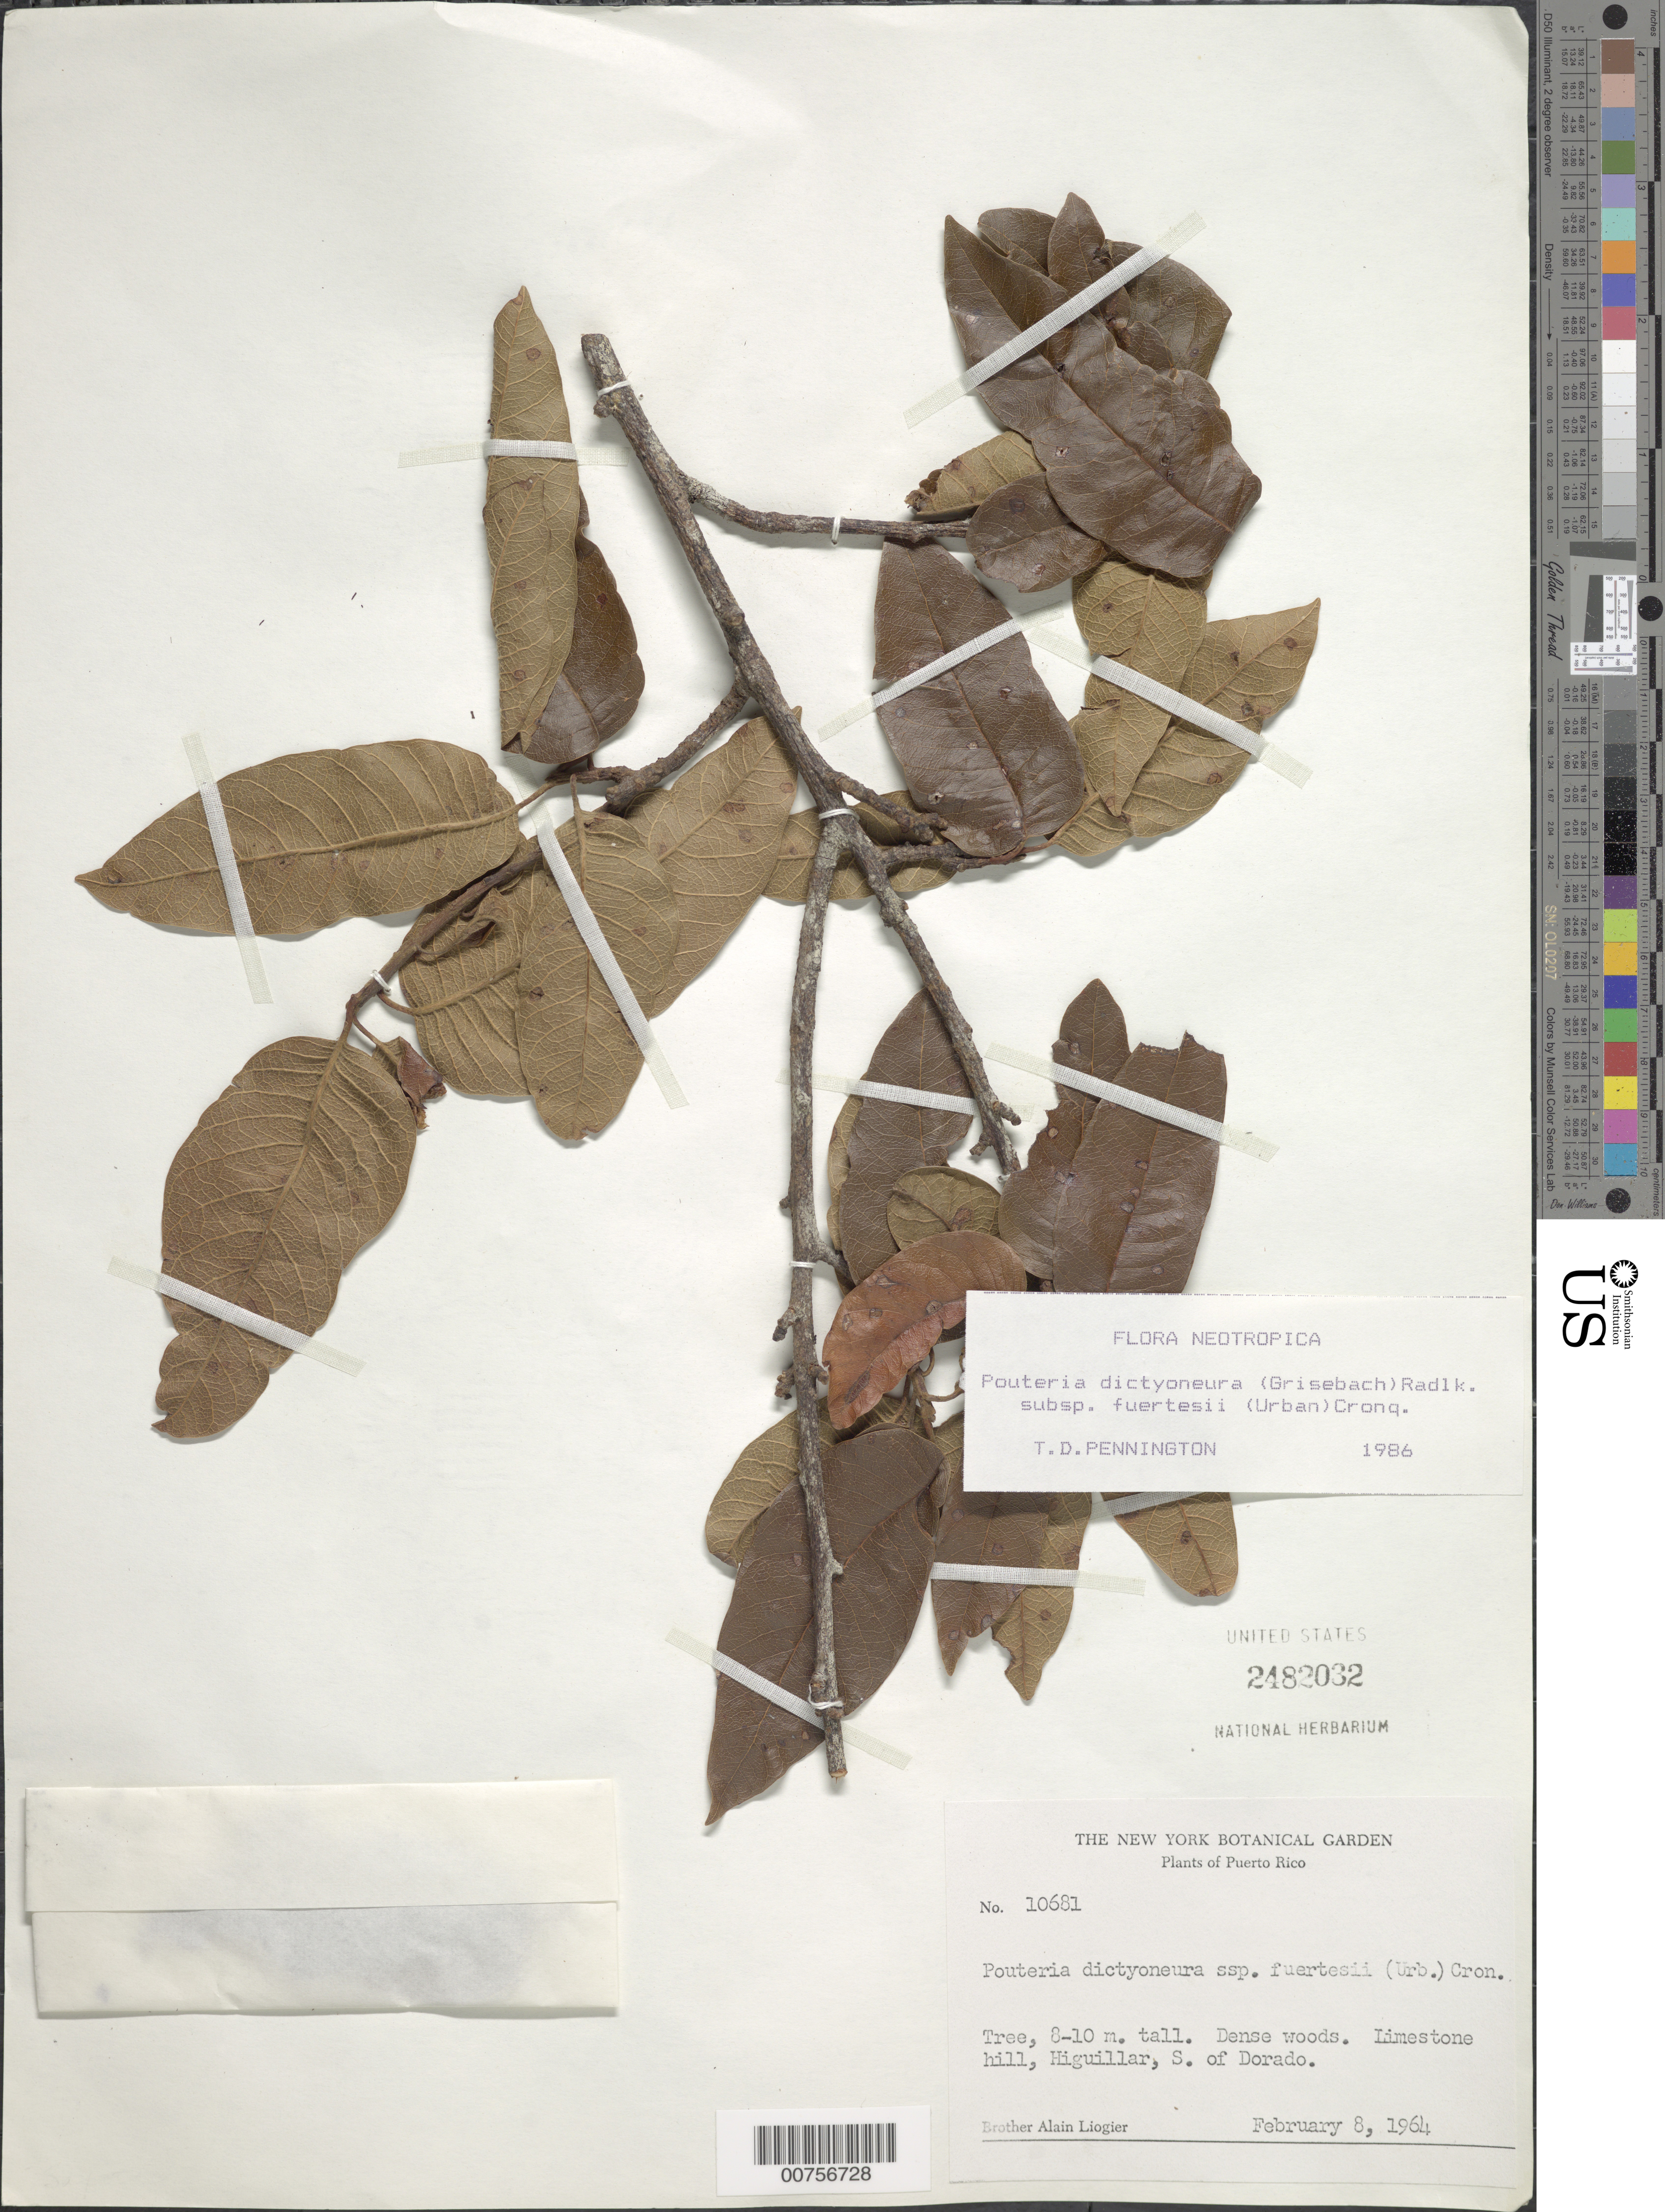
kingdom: Plantae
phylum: Tracheophyta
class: Magnoliopsida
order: Ericales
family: Sapotaceae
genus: Pouteria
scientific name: Pouteria dictyoneura subsp. fuertesii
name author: (Urb.) Cronq.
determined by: Pennington, T. D., (K)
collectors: A. H. Liogier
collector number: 10681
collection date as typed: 08 Feb 1964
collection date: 1964-02-08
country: Puerto Rico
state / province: Dorado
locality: Higuillar, S. of Dorado.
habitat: Dense woods. Limestone hill.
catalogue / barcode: US 2482032